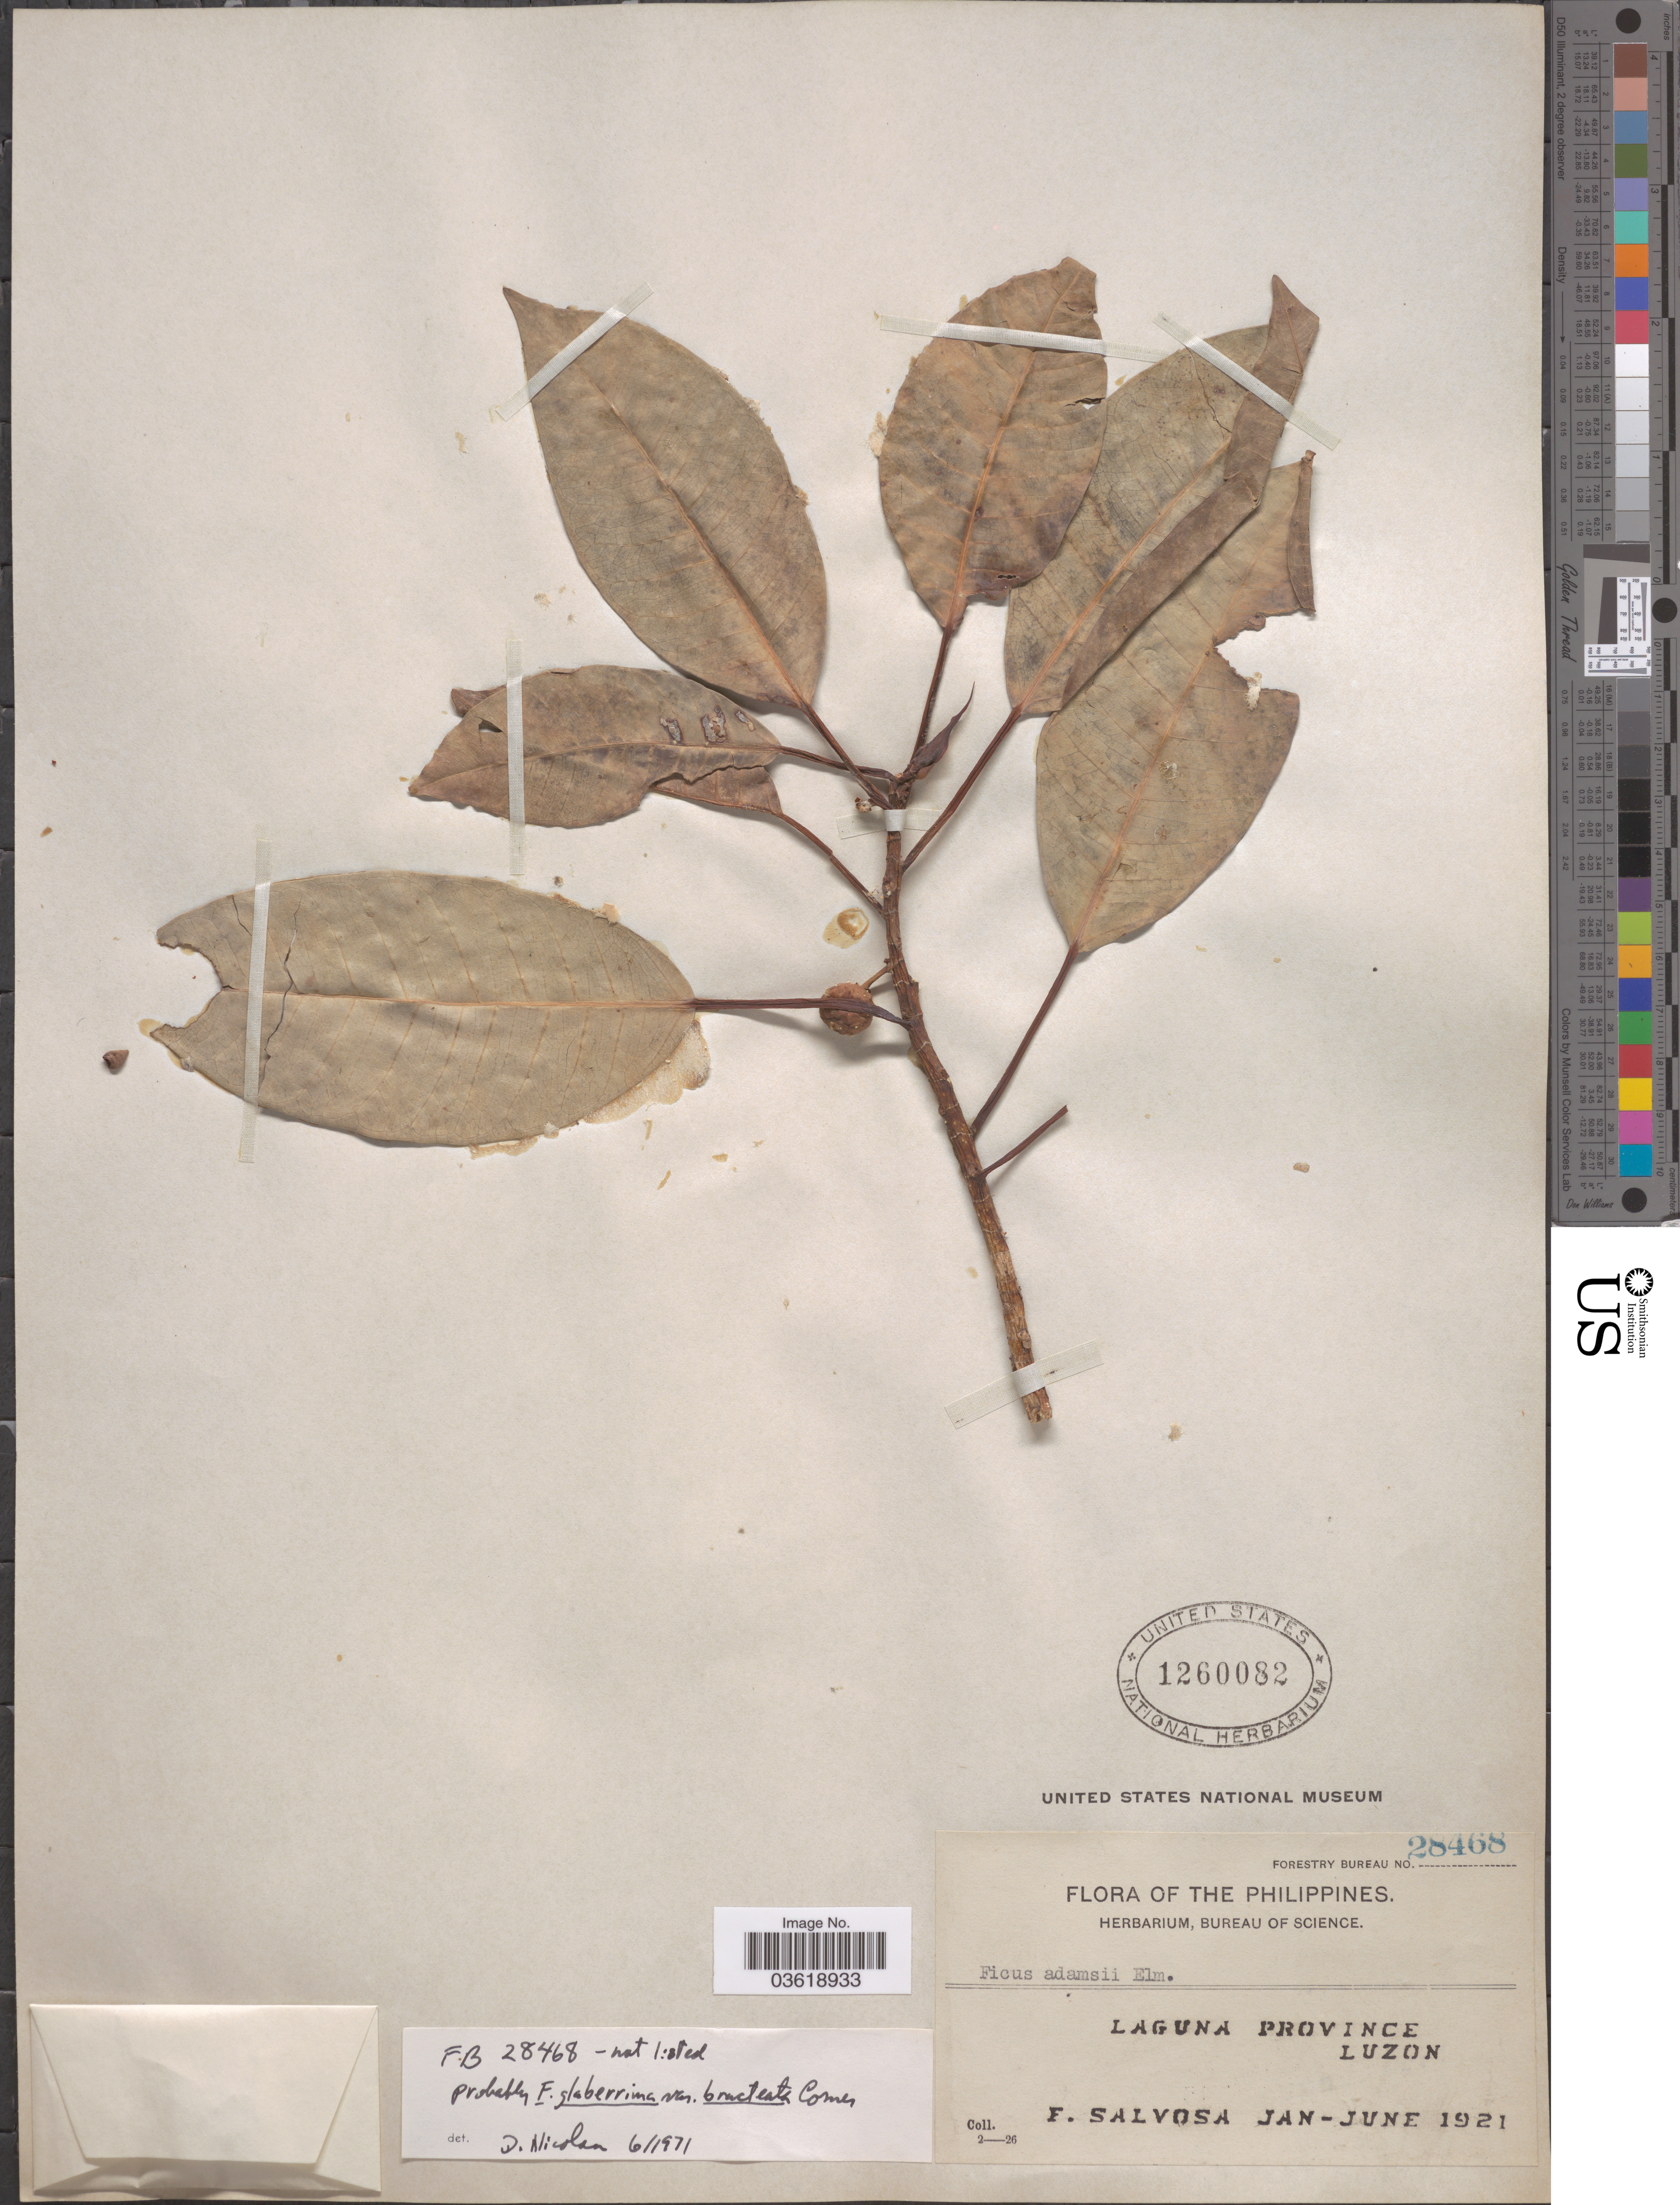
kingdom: Plantae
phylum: Tracheophyta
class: Magnoliopsida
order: Rosales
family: Moraceae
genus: Ficus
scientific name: Ficus glaberrima var. bracteata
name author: Corner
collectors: F. Salvoza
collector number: Forestry Bureau 28468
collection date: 1921-01/1921-06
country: Philippines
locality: Laguna Province. Luzon.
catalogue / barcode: US 1260082